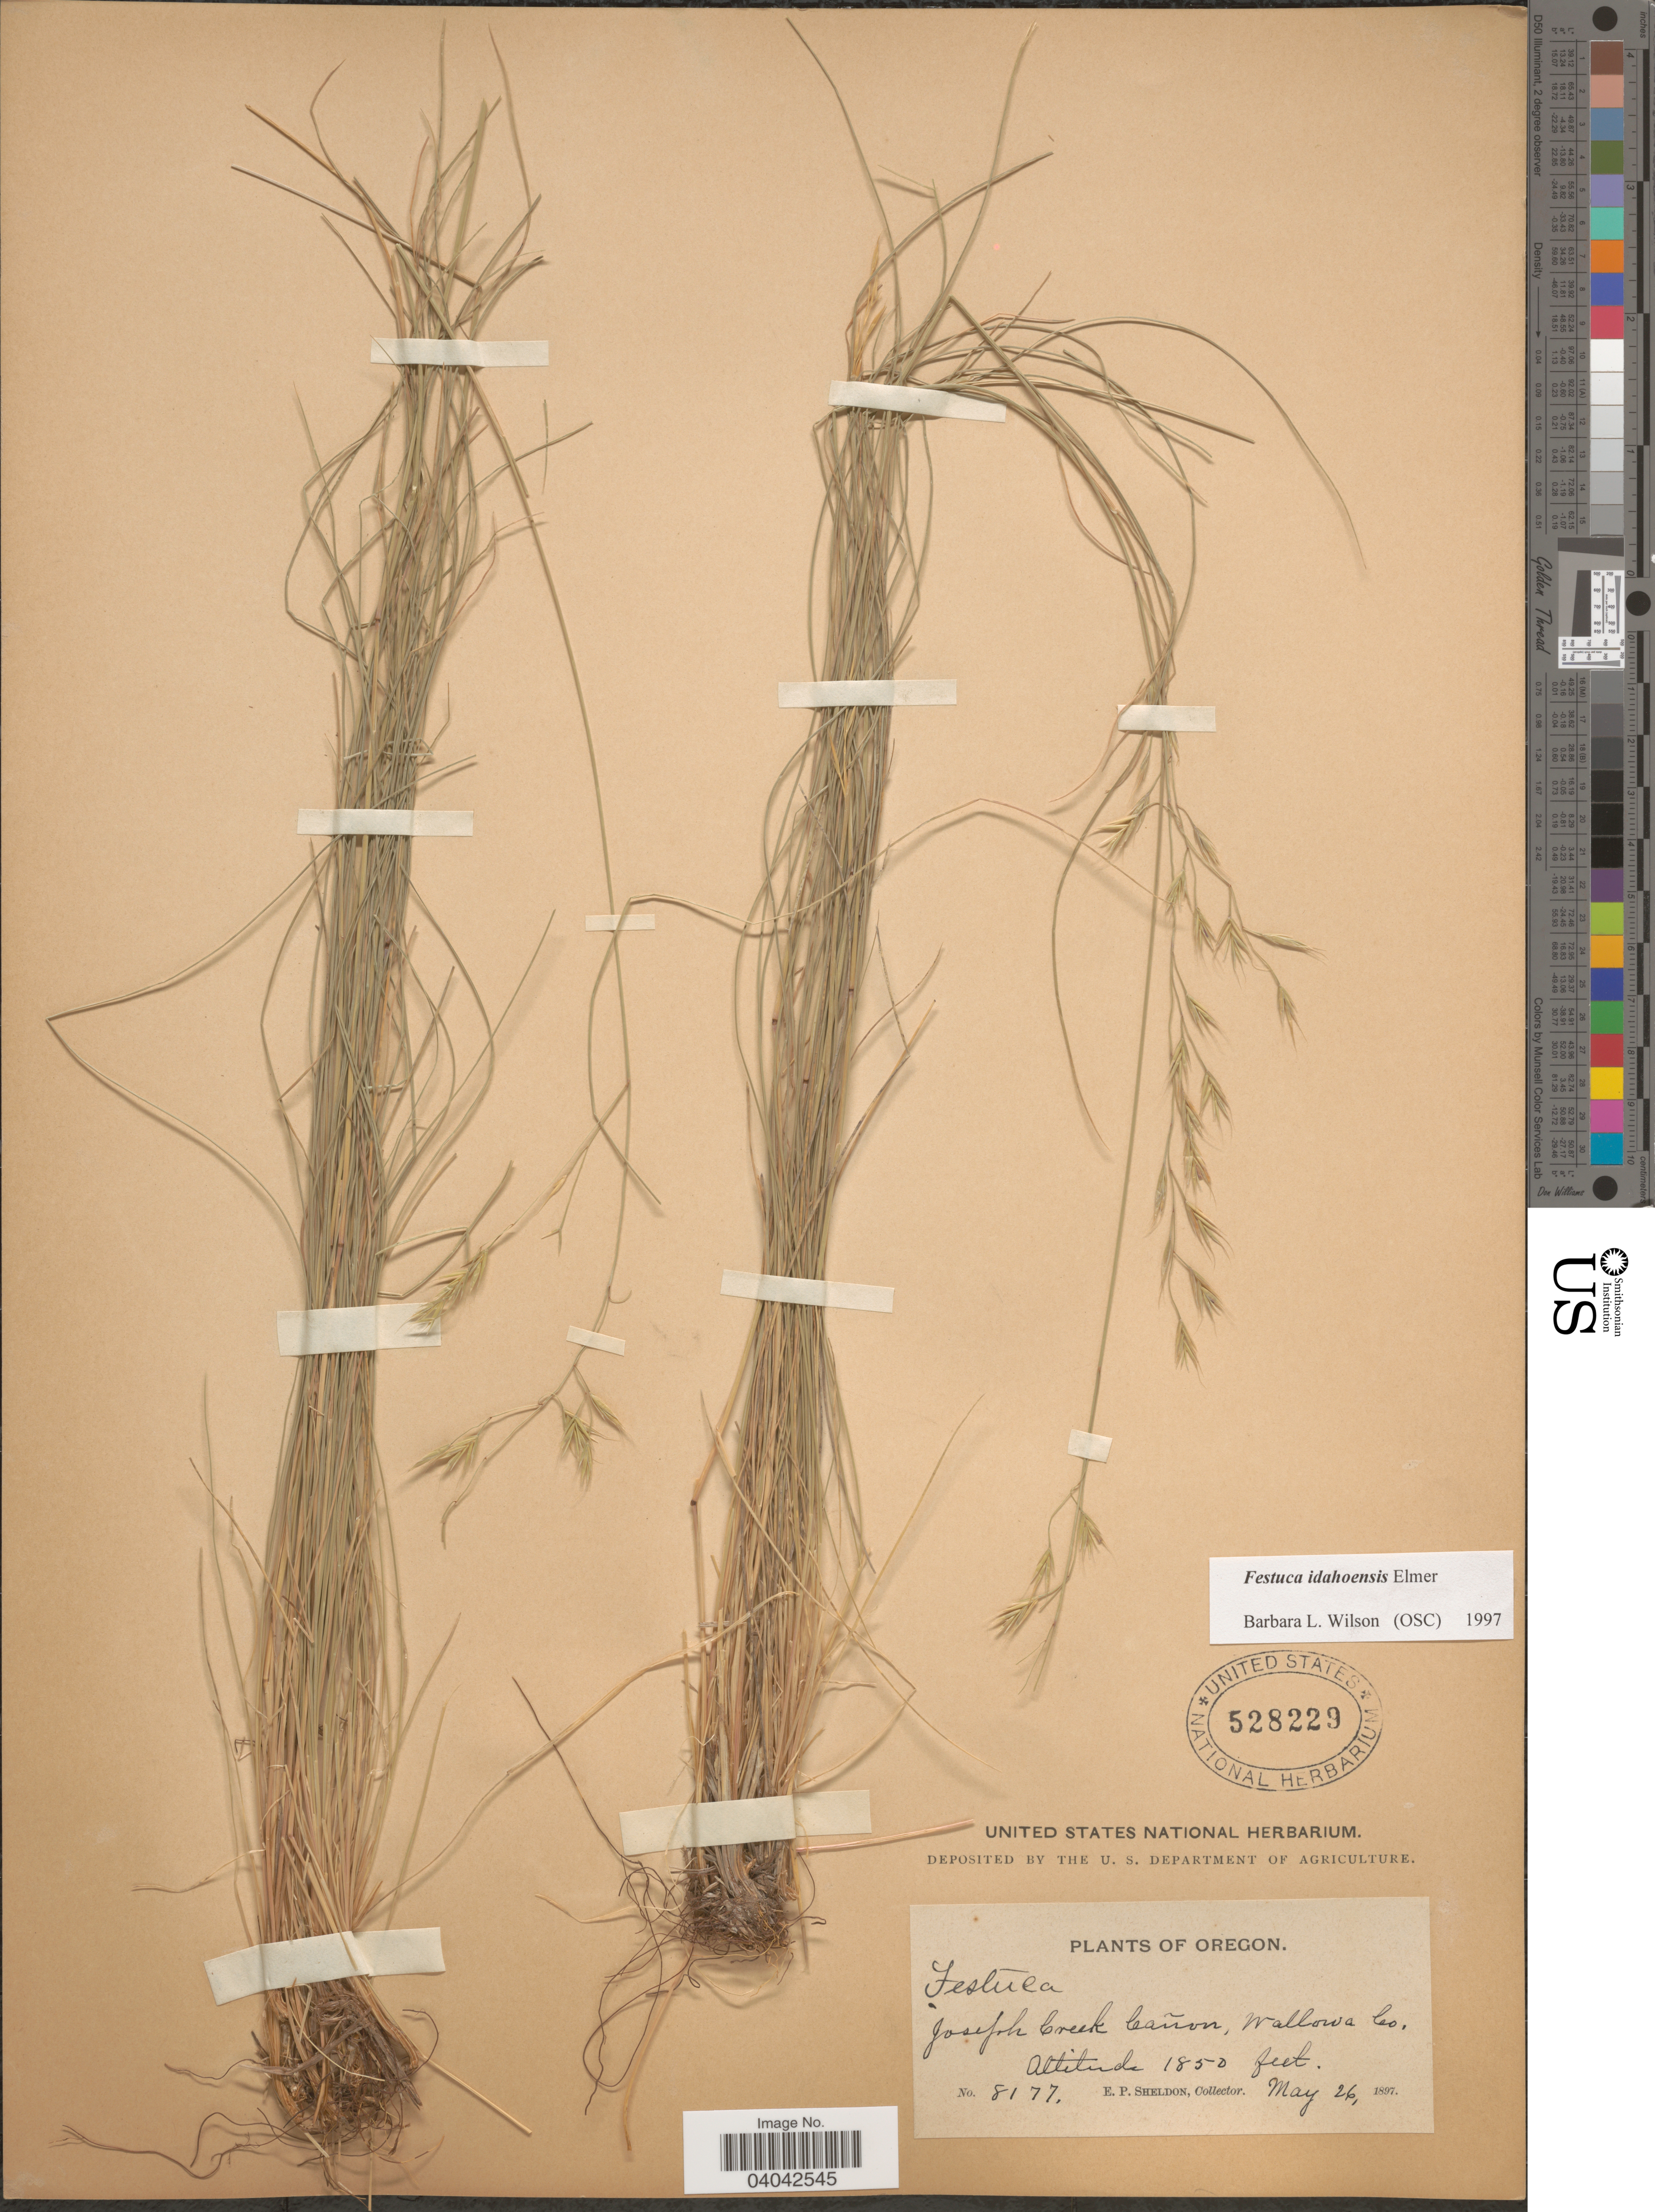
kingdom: Plantae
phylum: Tracheophyta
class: Liliopsida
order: Poales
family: Poaceae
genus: Festuca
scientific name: Festuca idahoensis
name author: Elmer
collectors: E. P. Sheldon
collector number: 8177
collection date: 1897-05-26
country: United States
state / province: Oregon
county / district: Wallowa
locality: Joseph Creek Cañon, Wallowa Co.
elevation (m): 564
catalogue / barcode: US 528229